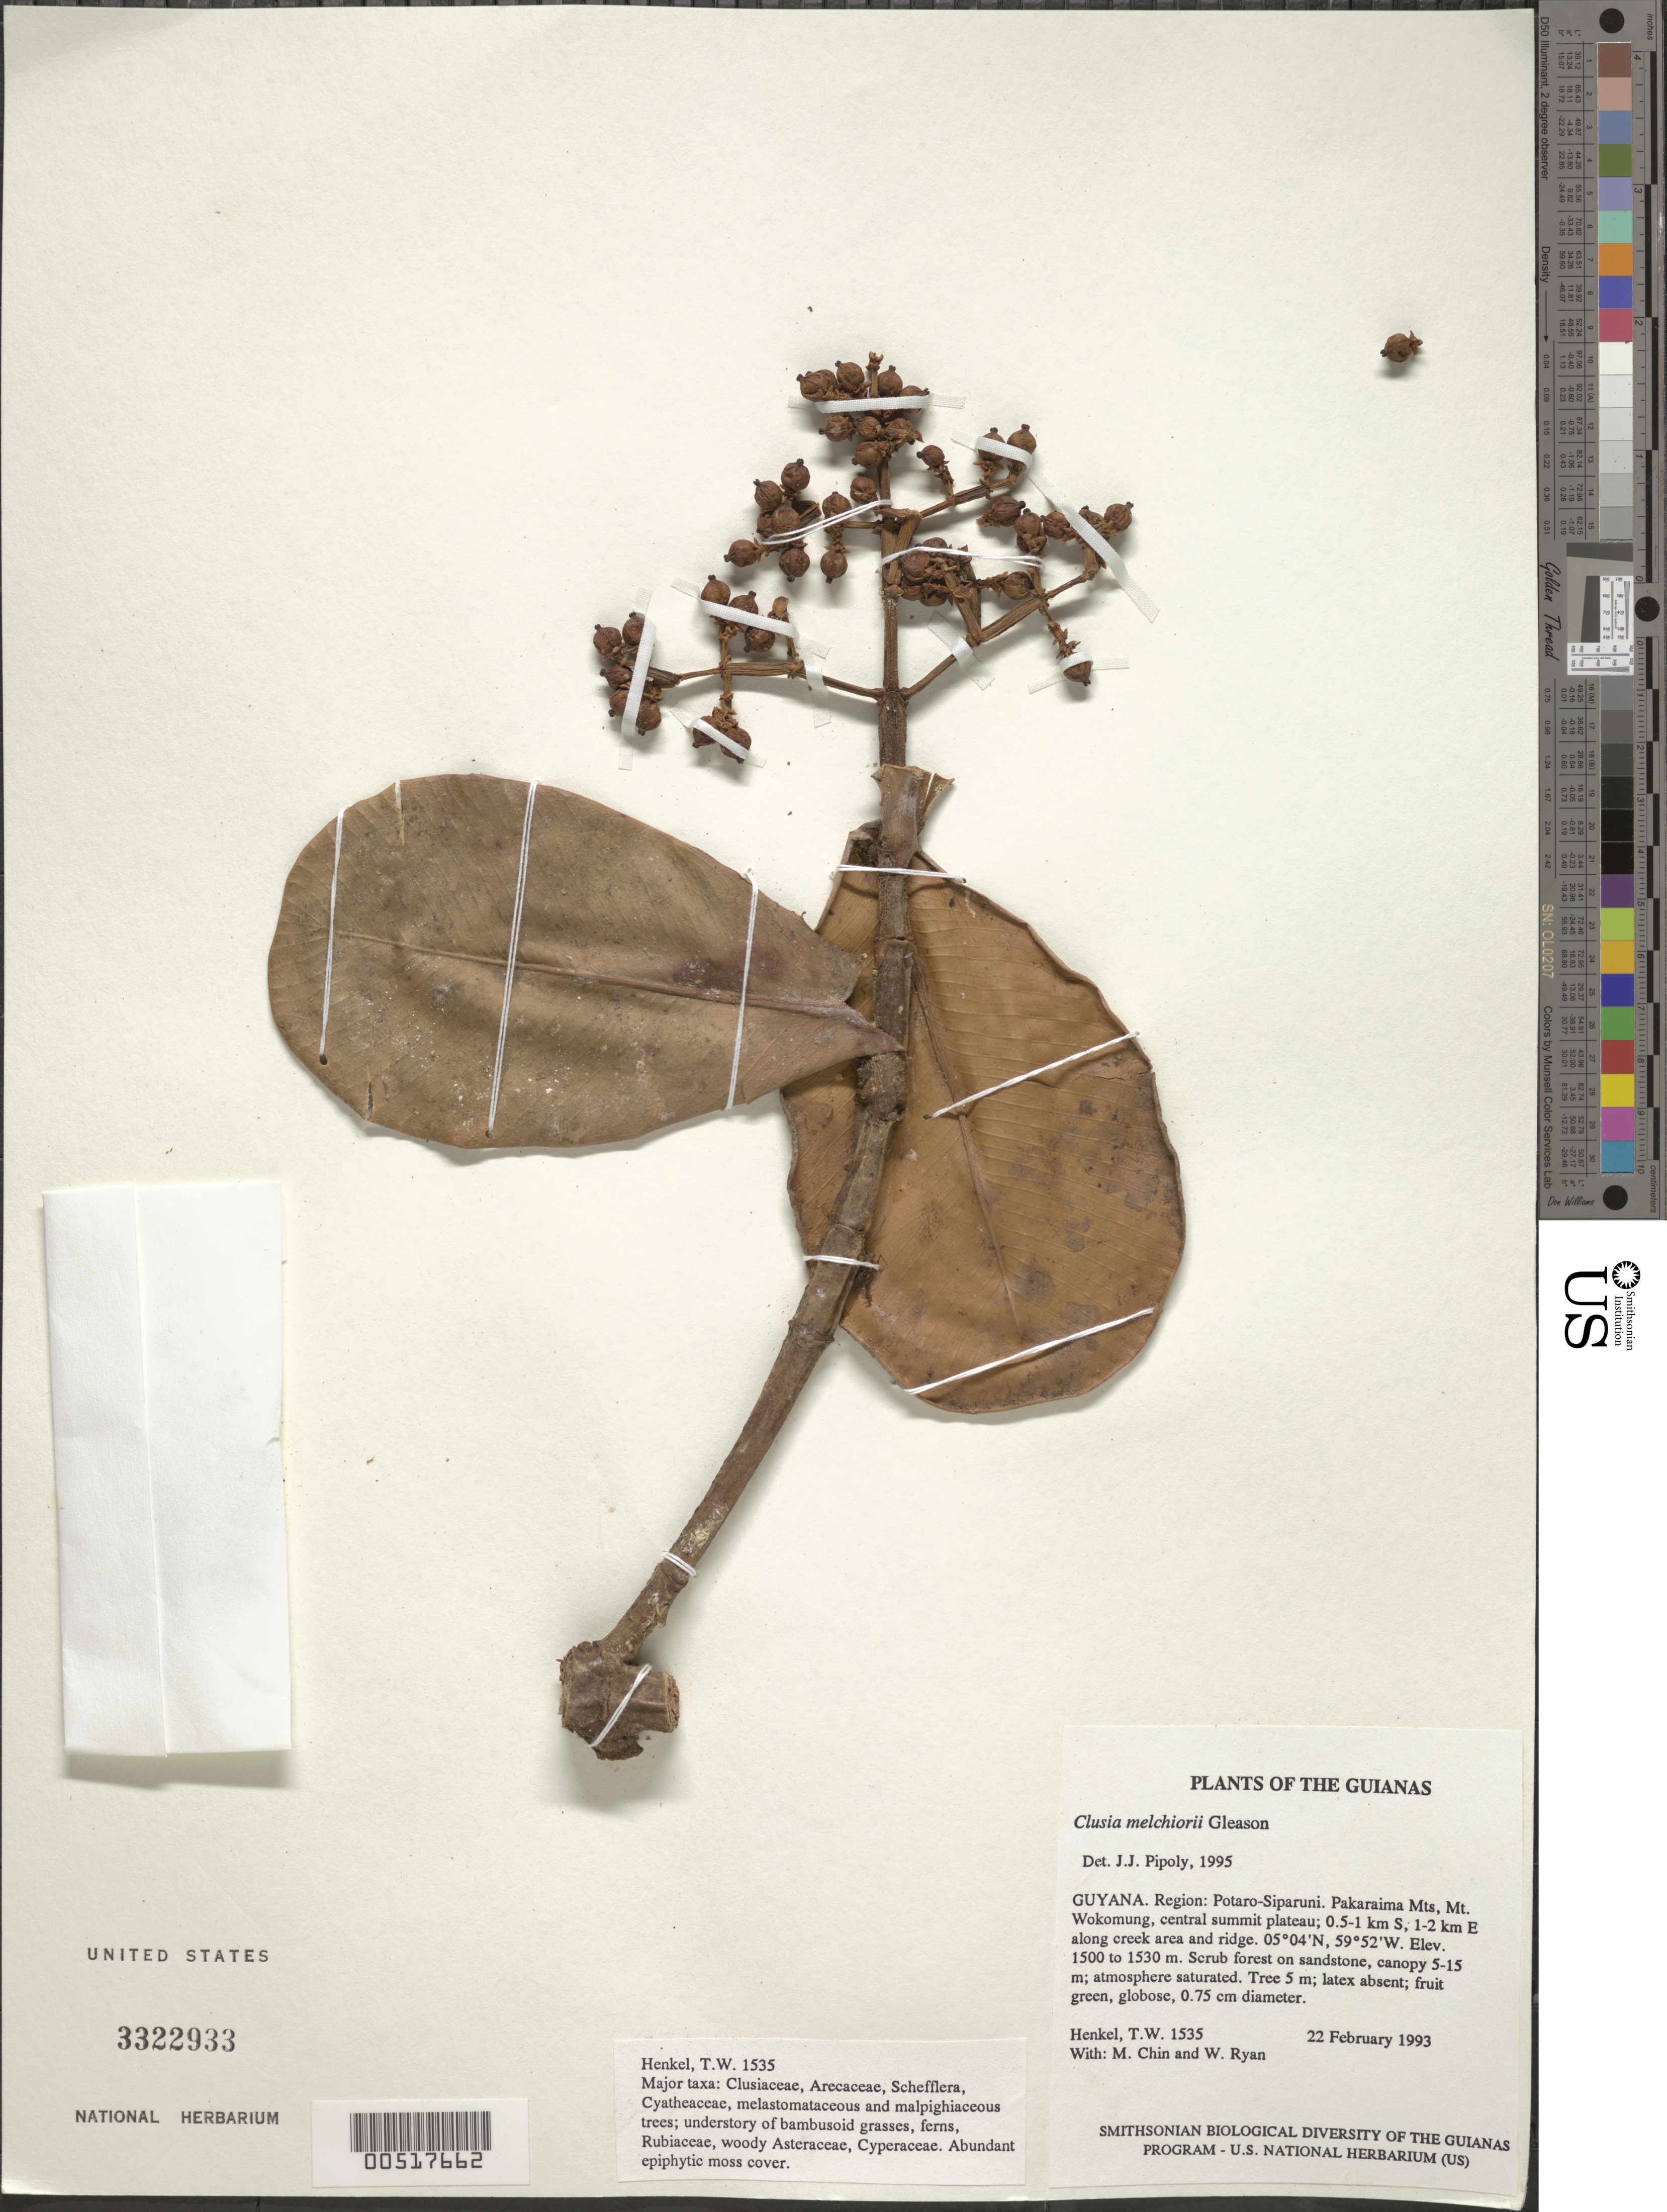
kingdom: Plantae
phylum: Tracheophyta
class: Magnoliopsida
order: Malpighiales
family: Clusiaceae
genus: Clusia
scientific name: Clusia melchiori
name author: Gleason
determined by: Pipoly, J. J., III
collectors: T. Henkel, M. Chin & W. Ryan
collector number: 1535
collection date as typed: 22 February 1993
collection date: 1993-02-22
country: Guyana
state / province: Potaro-Siparuni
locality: Pakaraima Mts, Mt. Wokomung, central summit plateau; 0.5-1 km S, 1-2 km E along creek area and ridge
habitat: Scrub forest on sandstone, canopy 5-15 m; atmosphere saturated.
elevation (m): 1500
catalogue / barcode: US 3322933